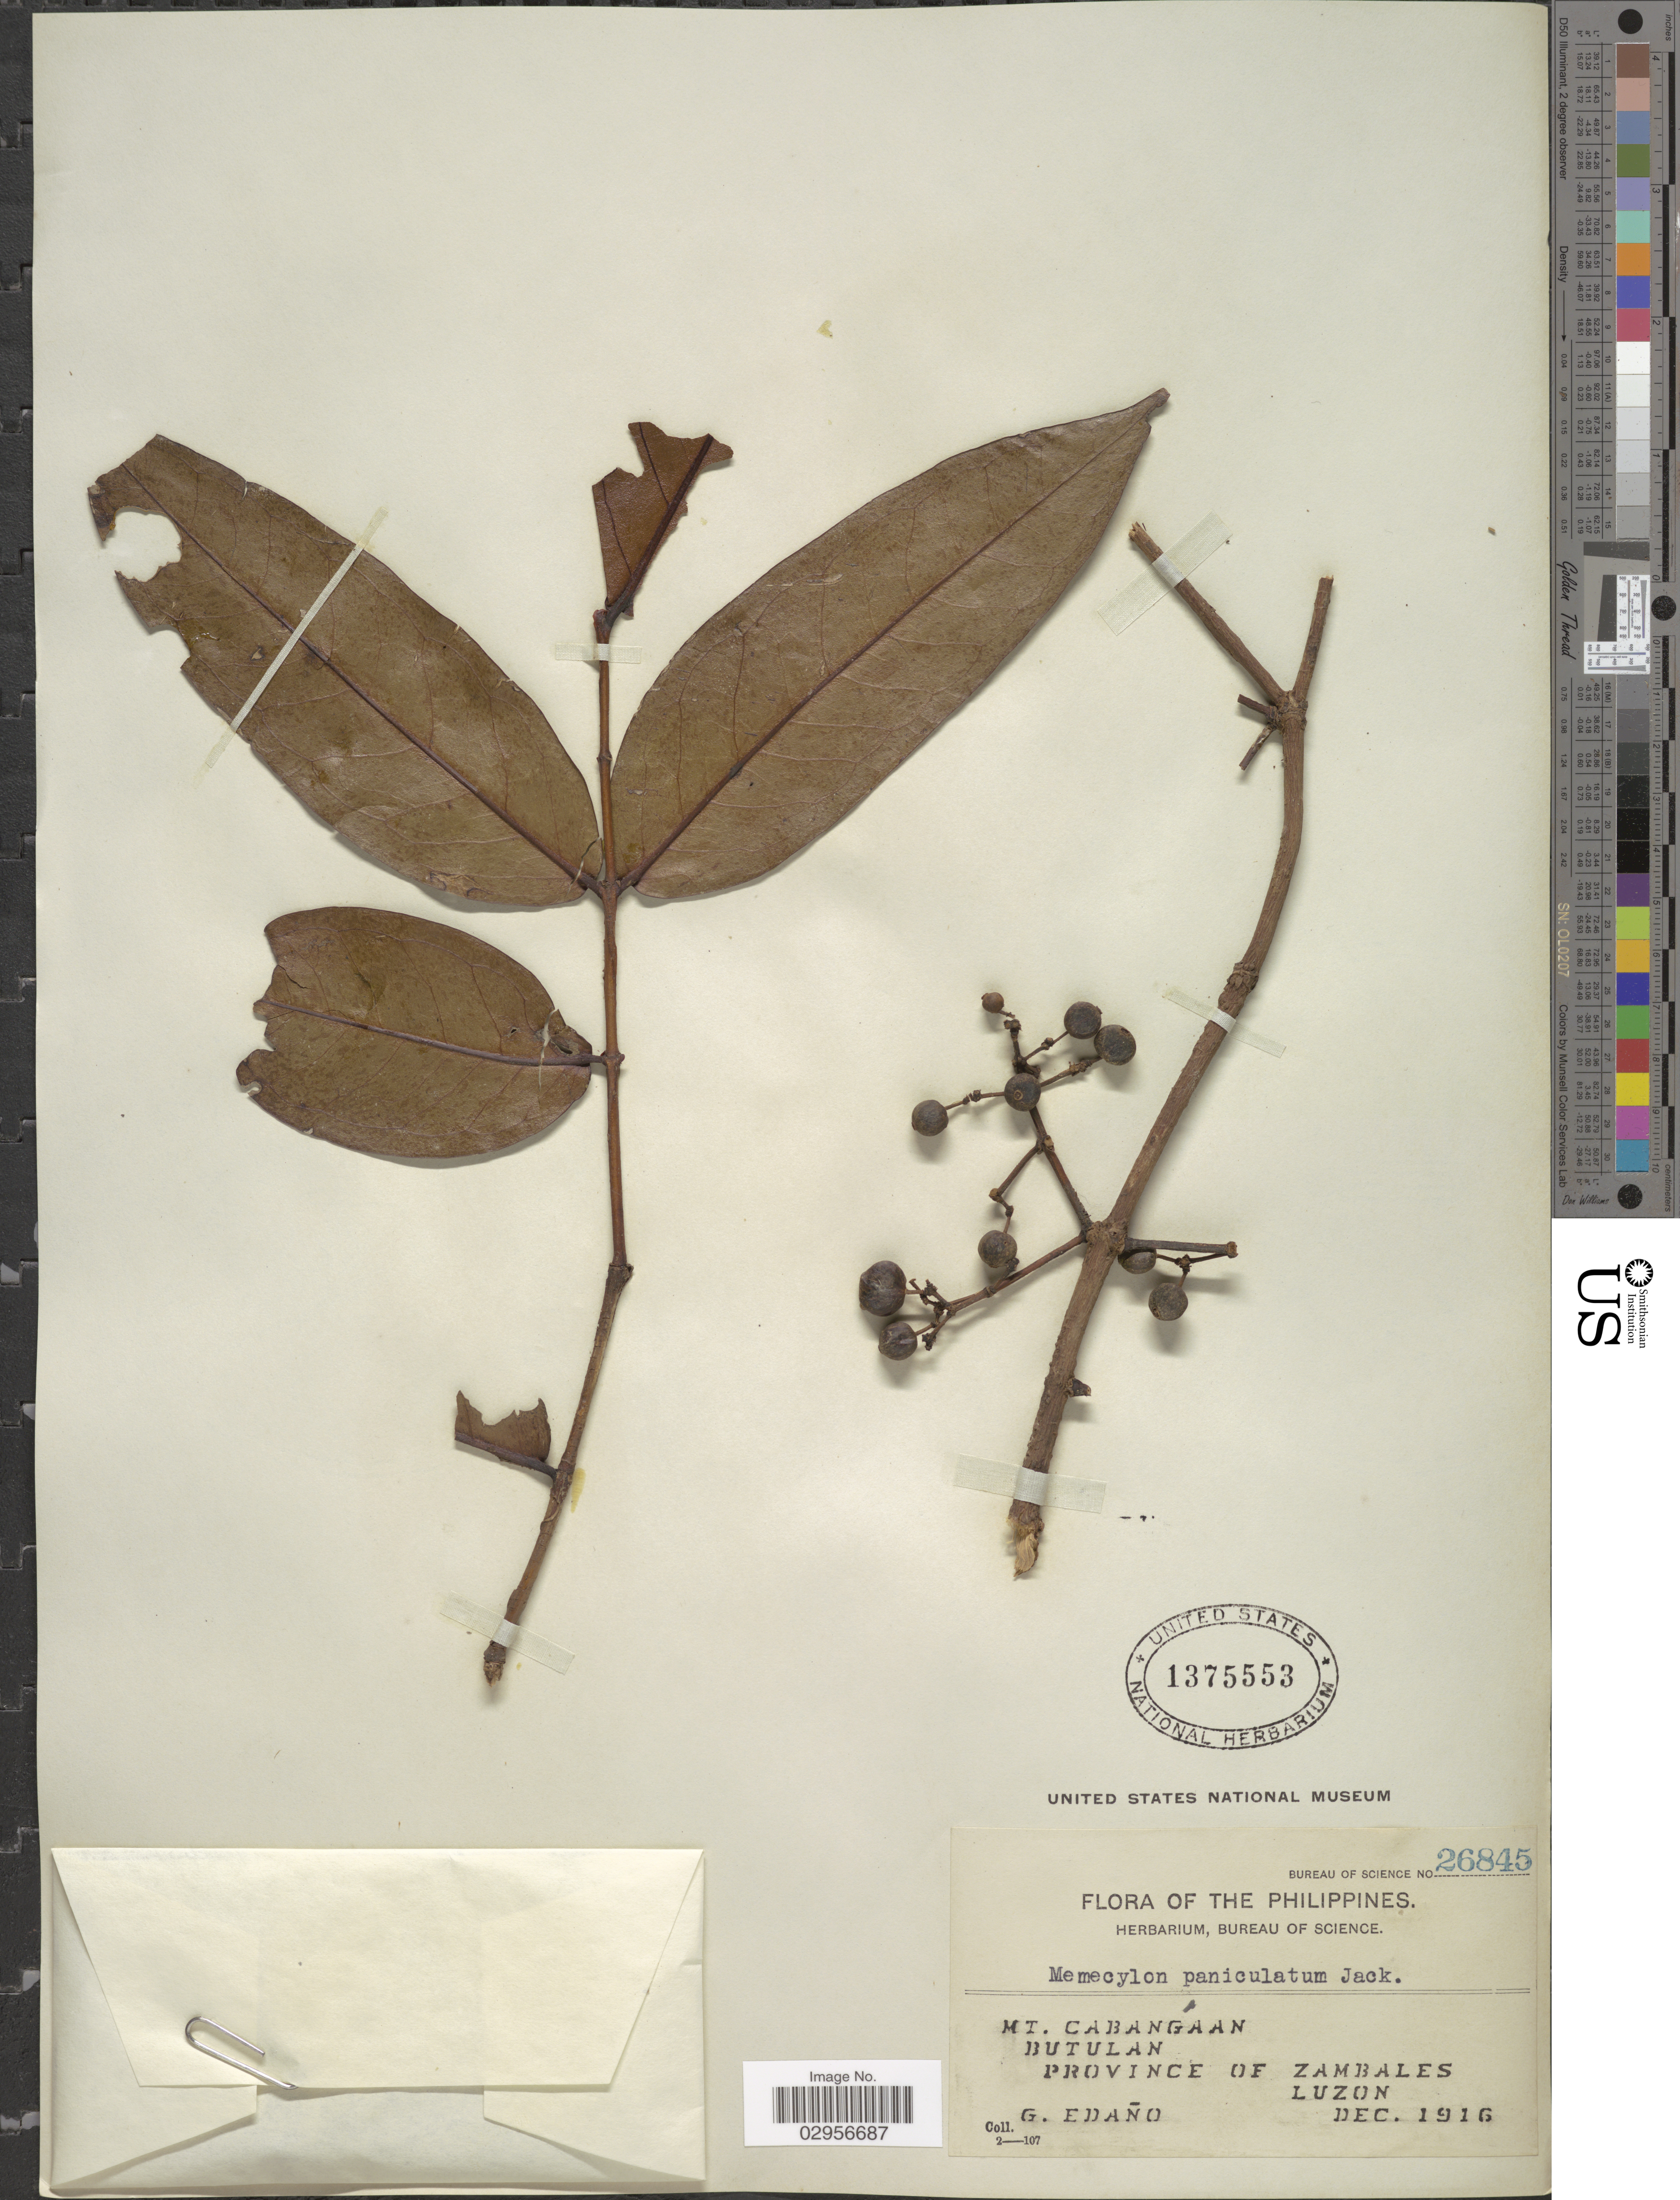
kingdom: Plantae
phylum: Tracheophyta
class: Magnoliopsida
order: Myrtales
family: Melastomataceae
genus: Memecylon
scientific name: Memecylon paniculatum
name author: Jack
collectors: G. Edaño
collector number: Bureau of Science 26845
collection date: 1916-12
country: Philippines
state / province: Central Luzon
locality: Mt. Cabangaan, Butulan, Province of Zambales, Luzon.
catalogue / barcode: US 1375553